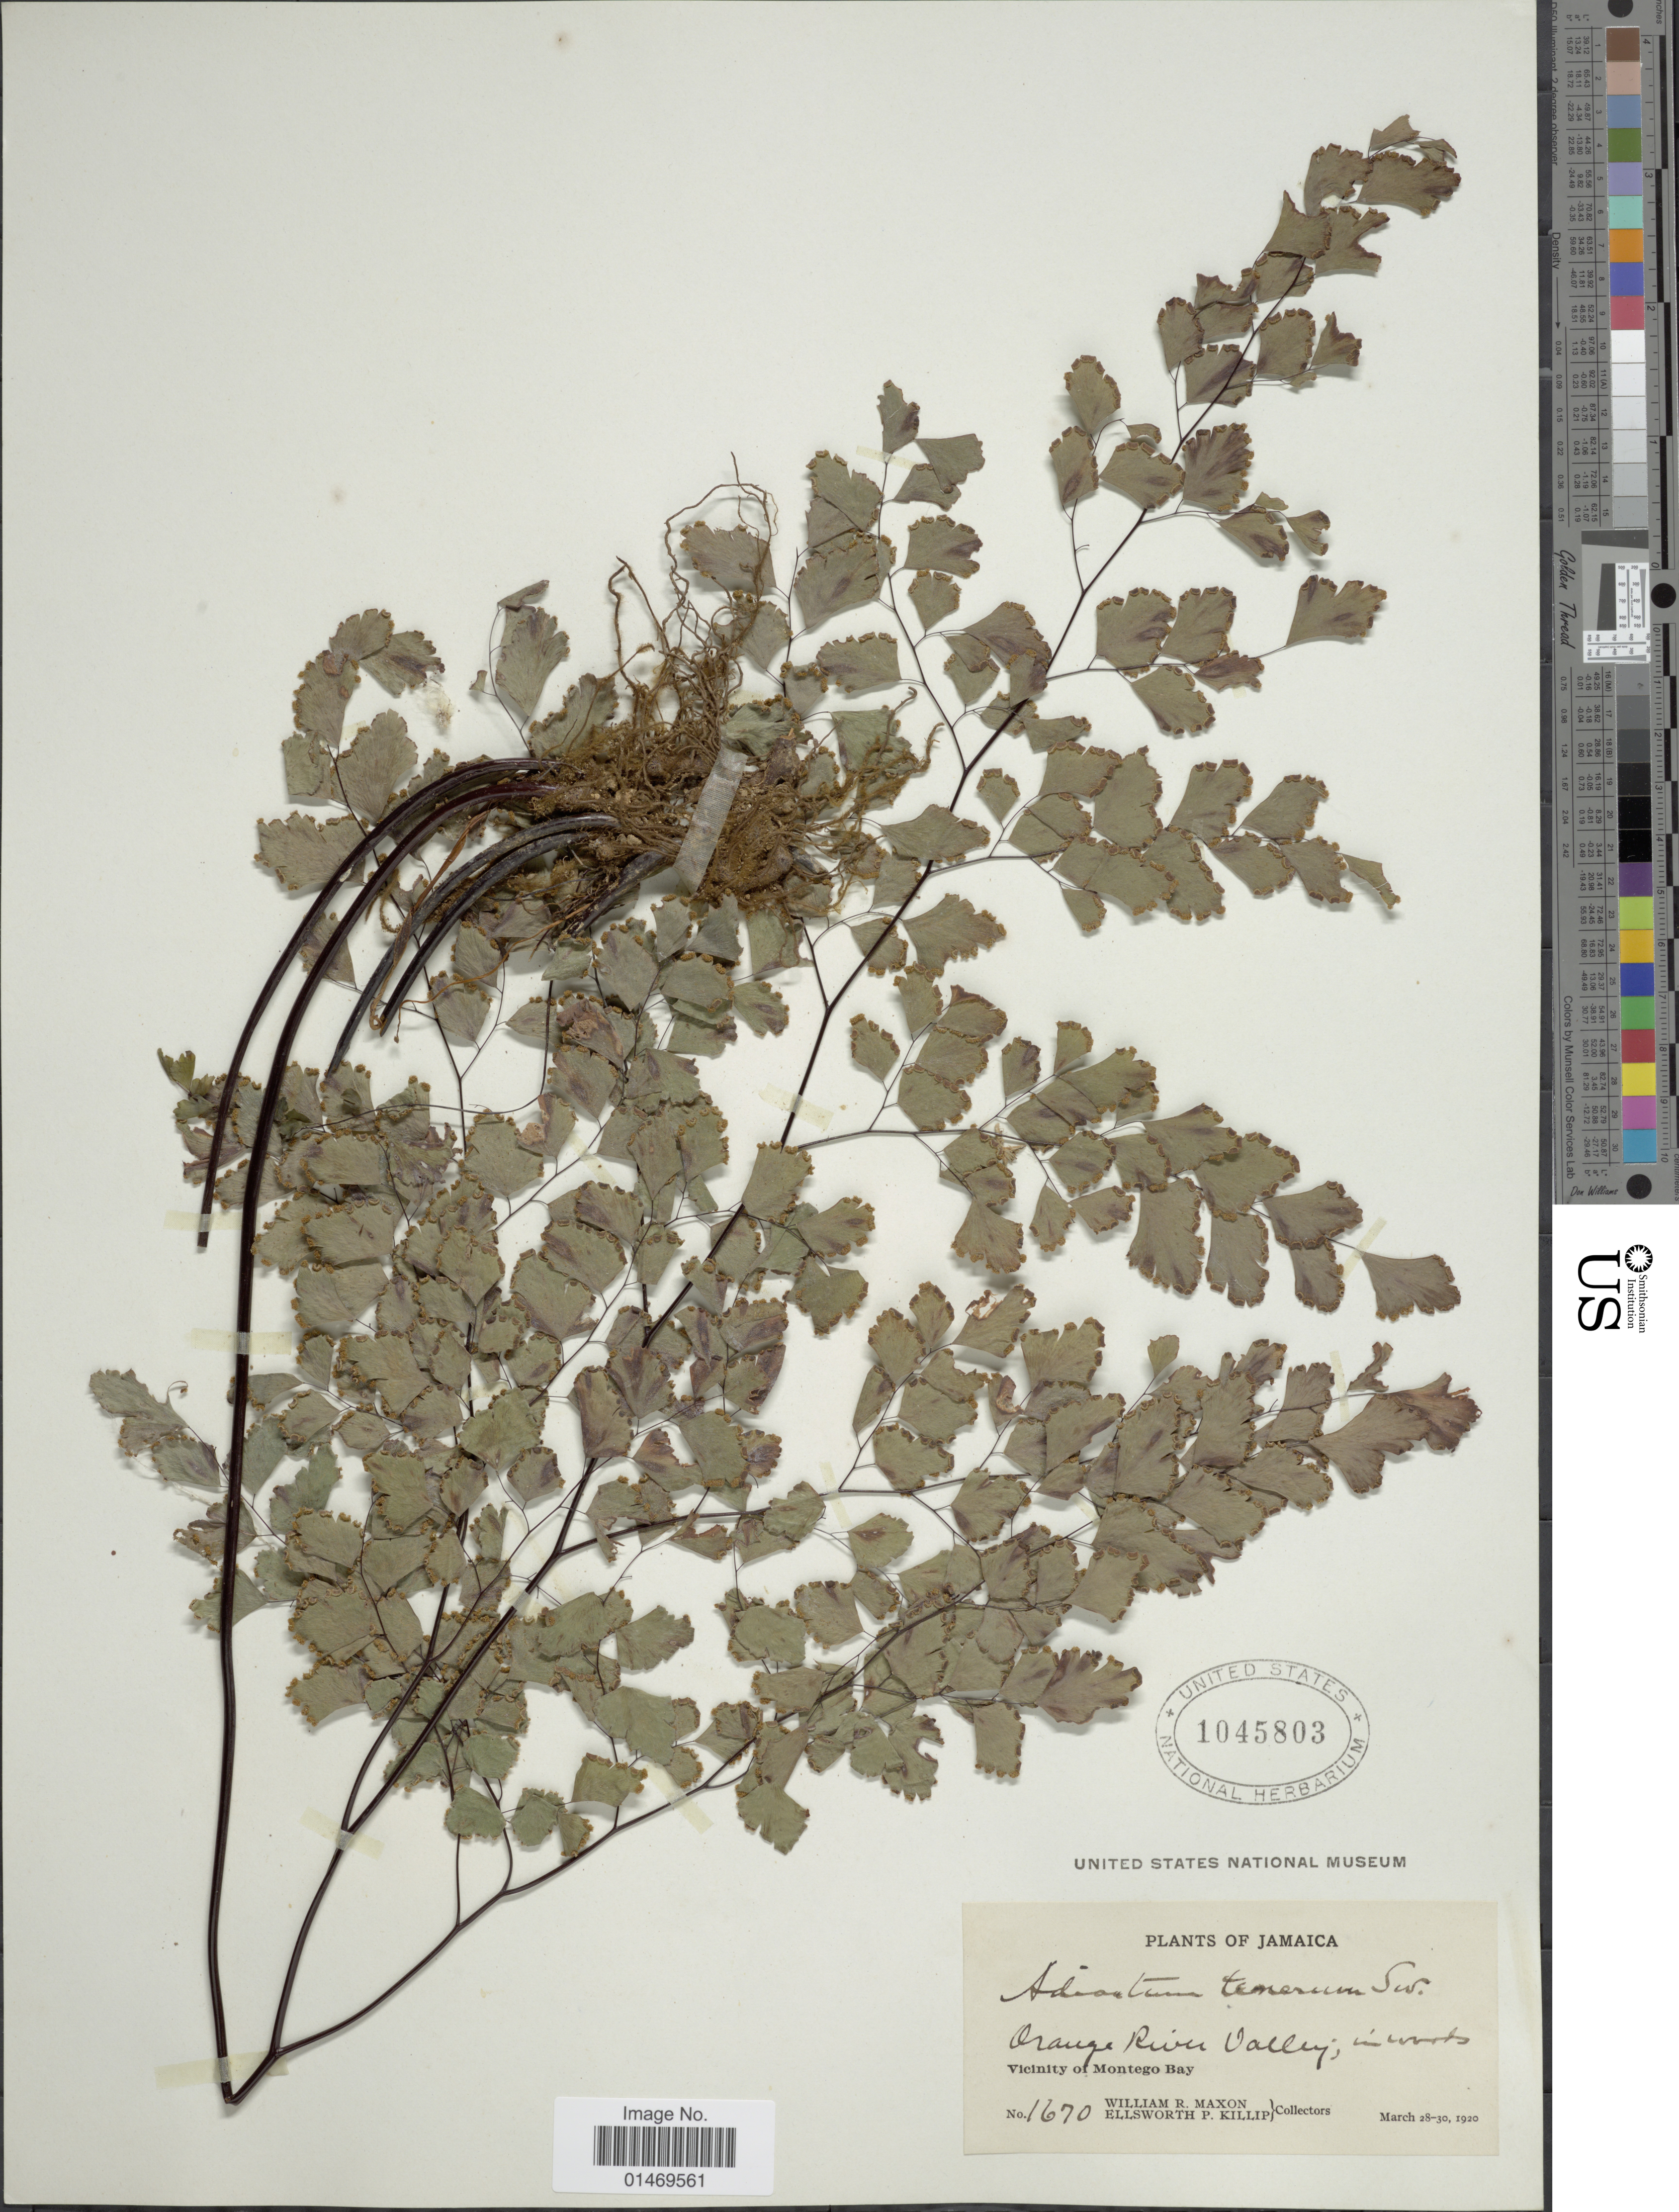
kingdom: Plantae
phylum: Tracheophyta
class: Polypodiopsida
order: Polypodiales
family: Pteridaceae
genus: Adiantum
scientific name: Adiantum tenerum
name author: Sw.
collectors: W. R. Maxon & E. P. Killip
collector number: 1670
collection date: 1920-03-28/1920-03-30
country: Jamaica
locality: Orange River Valley; in woods, Vicinity of Montego Bay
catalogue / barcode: US 1045803